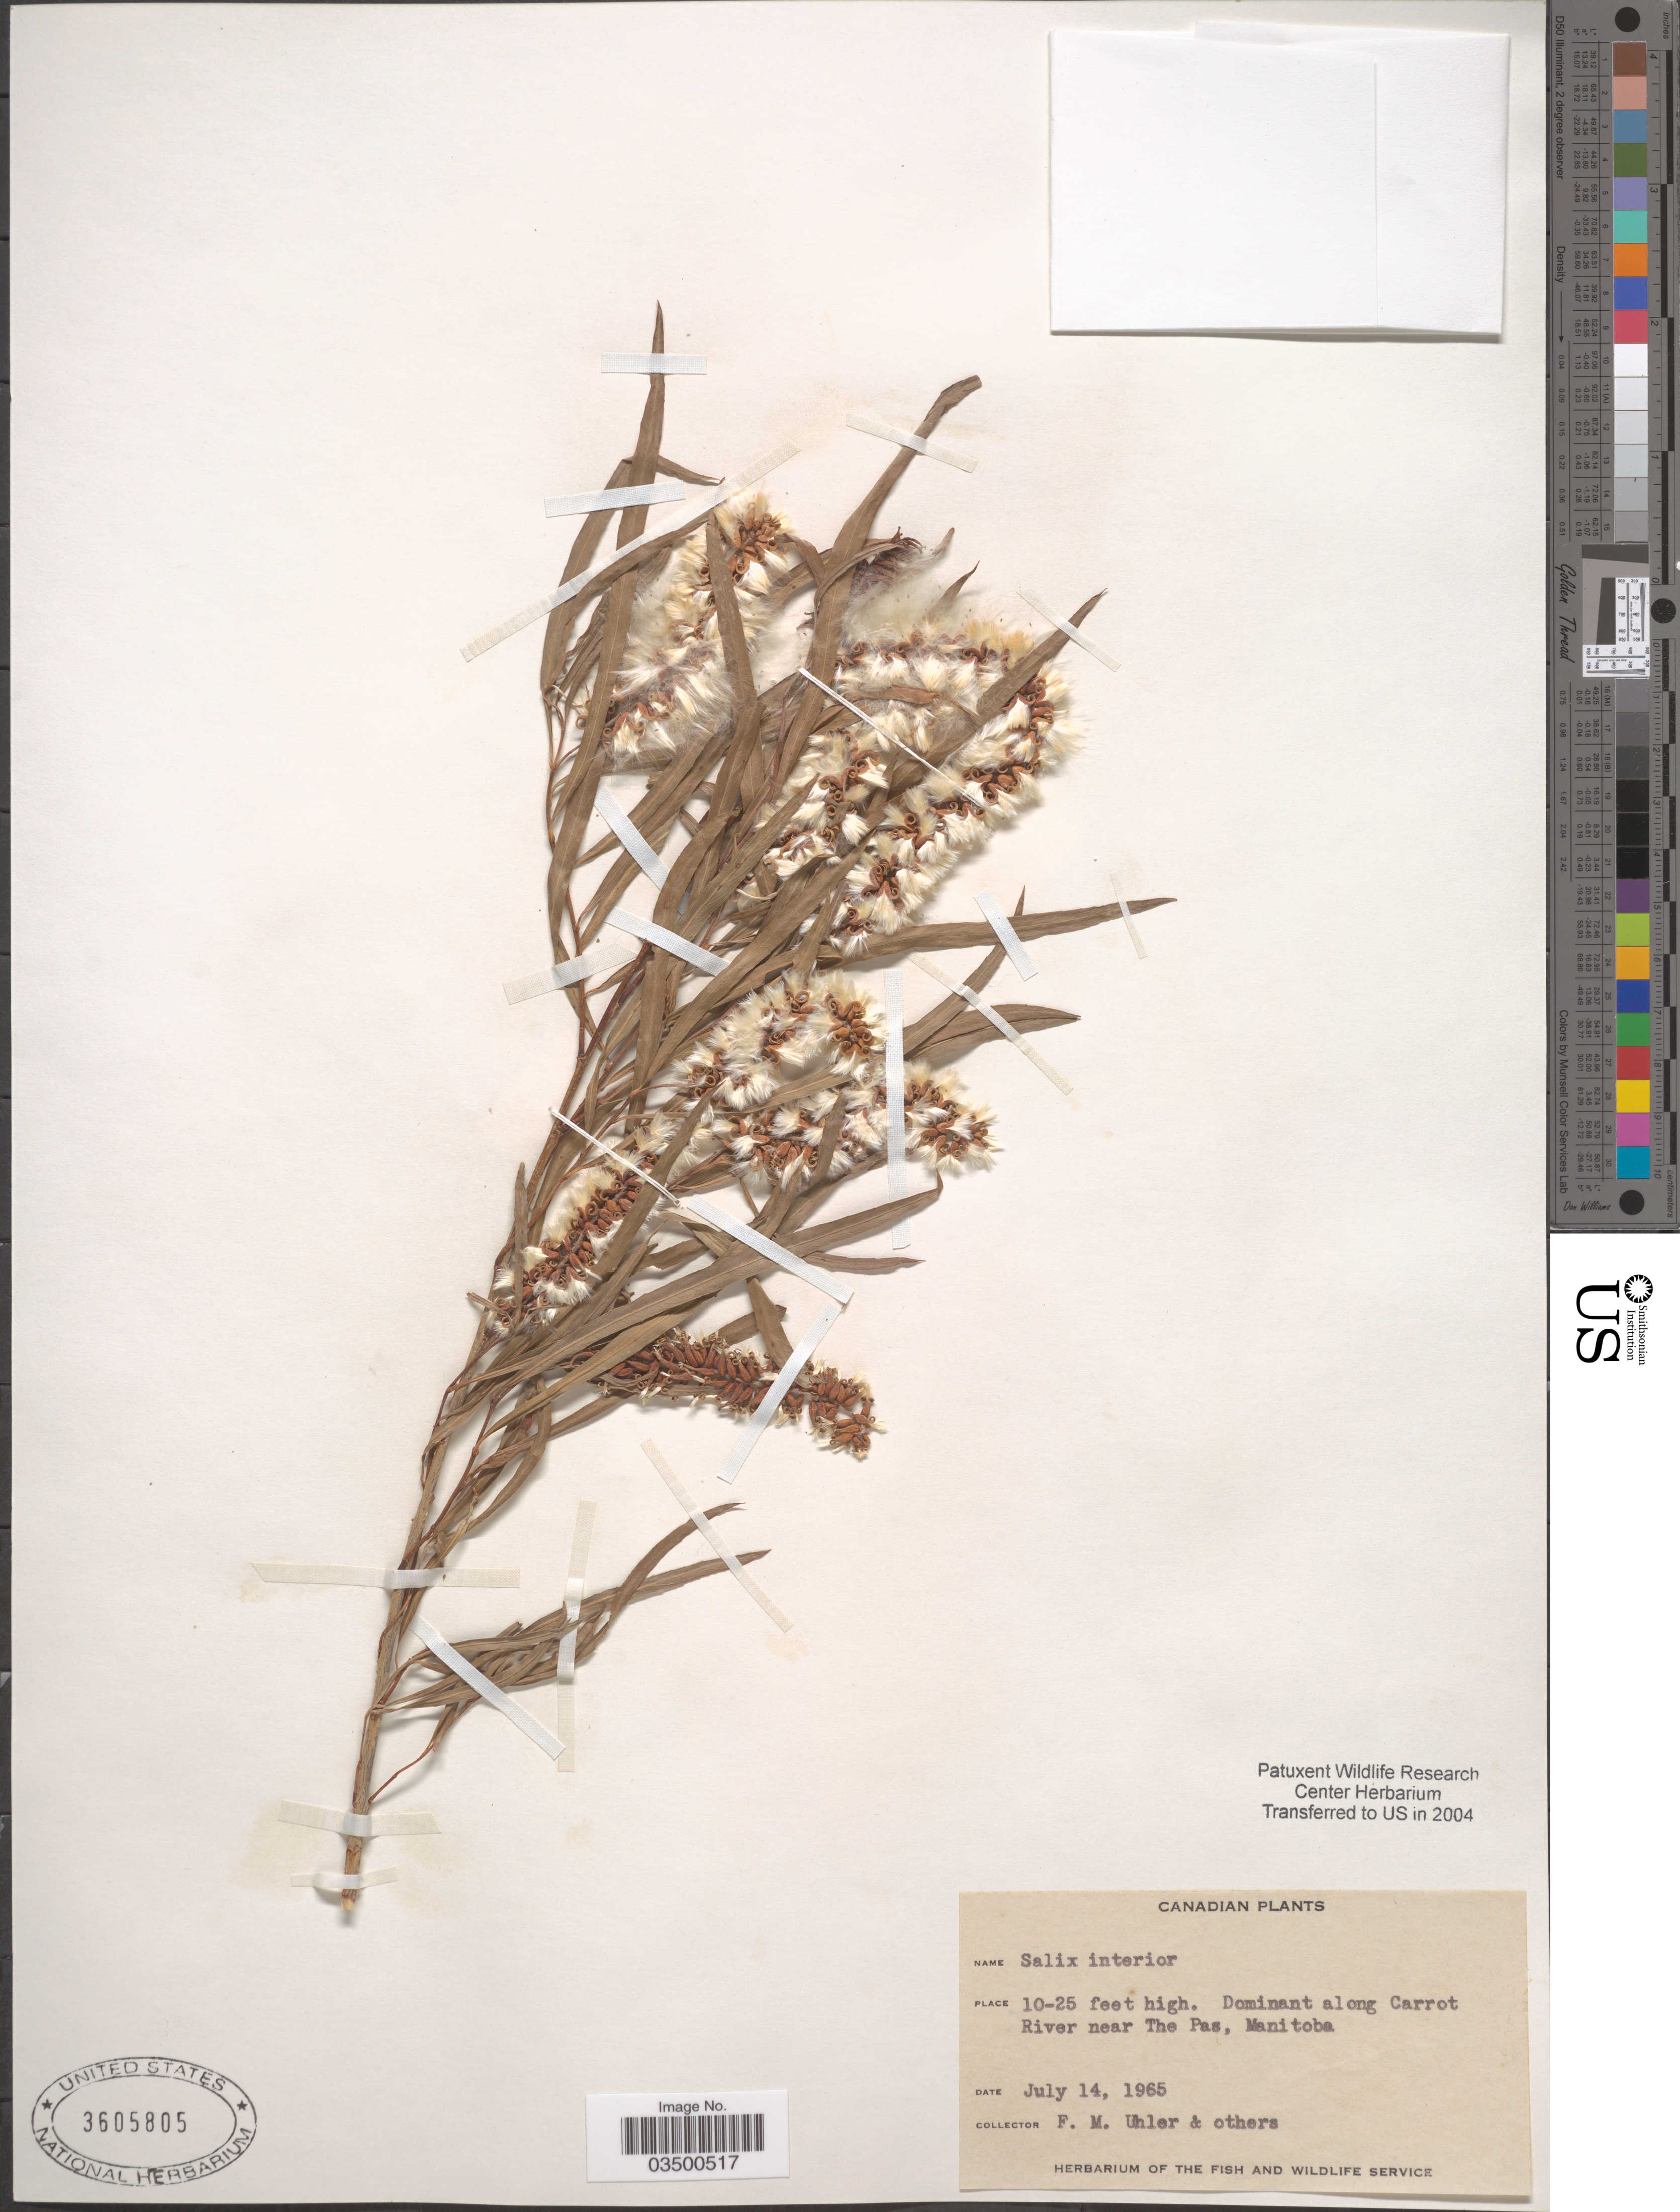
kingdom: Plantae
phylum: Tracheophyta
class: Magnoliopsida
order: Malpighiales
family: Salicaceae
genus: Salix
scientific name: Salix interior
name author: Rowlee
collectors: F. M. Uhler & et al.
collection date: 1965-07-14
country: Canada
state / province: Manitoba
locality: Dominant along Carrot River near The Pas.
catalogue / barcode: US 3605805